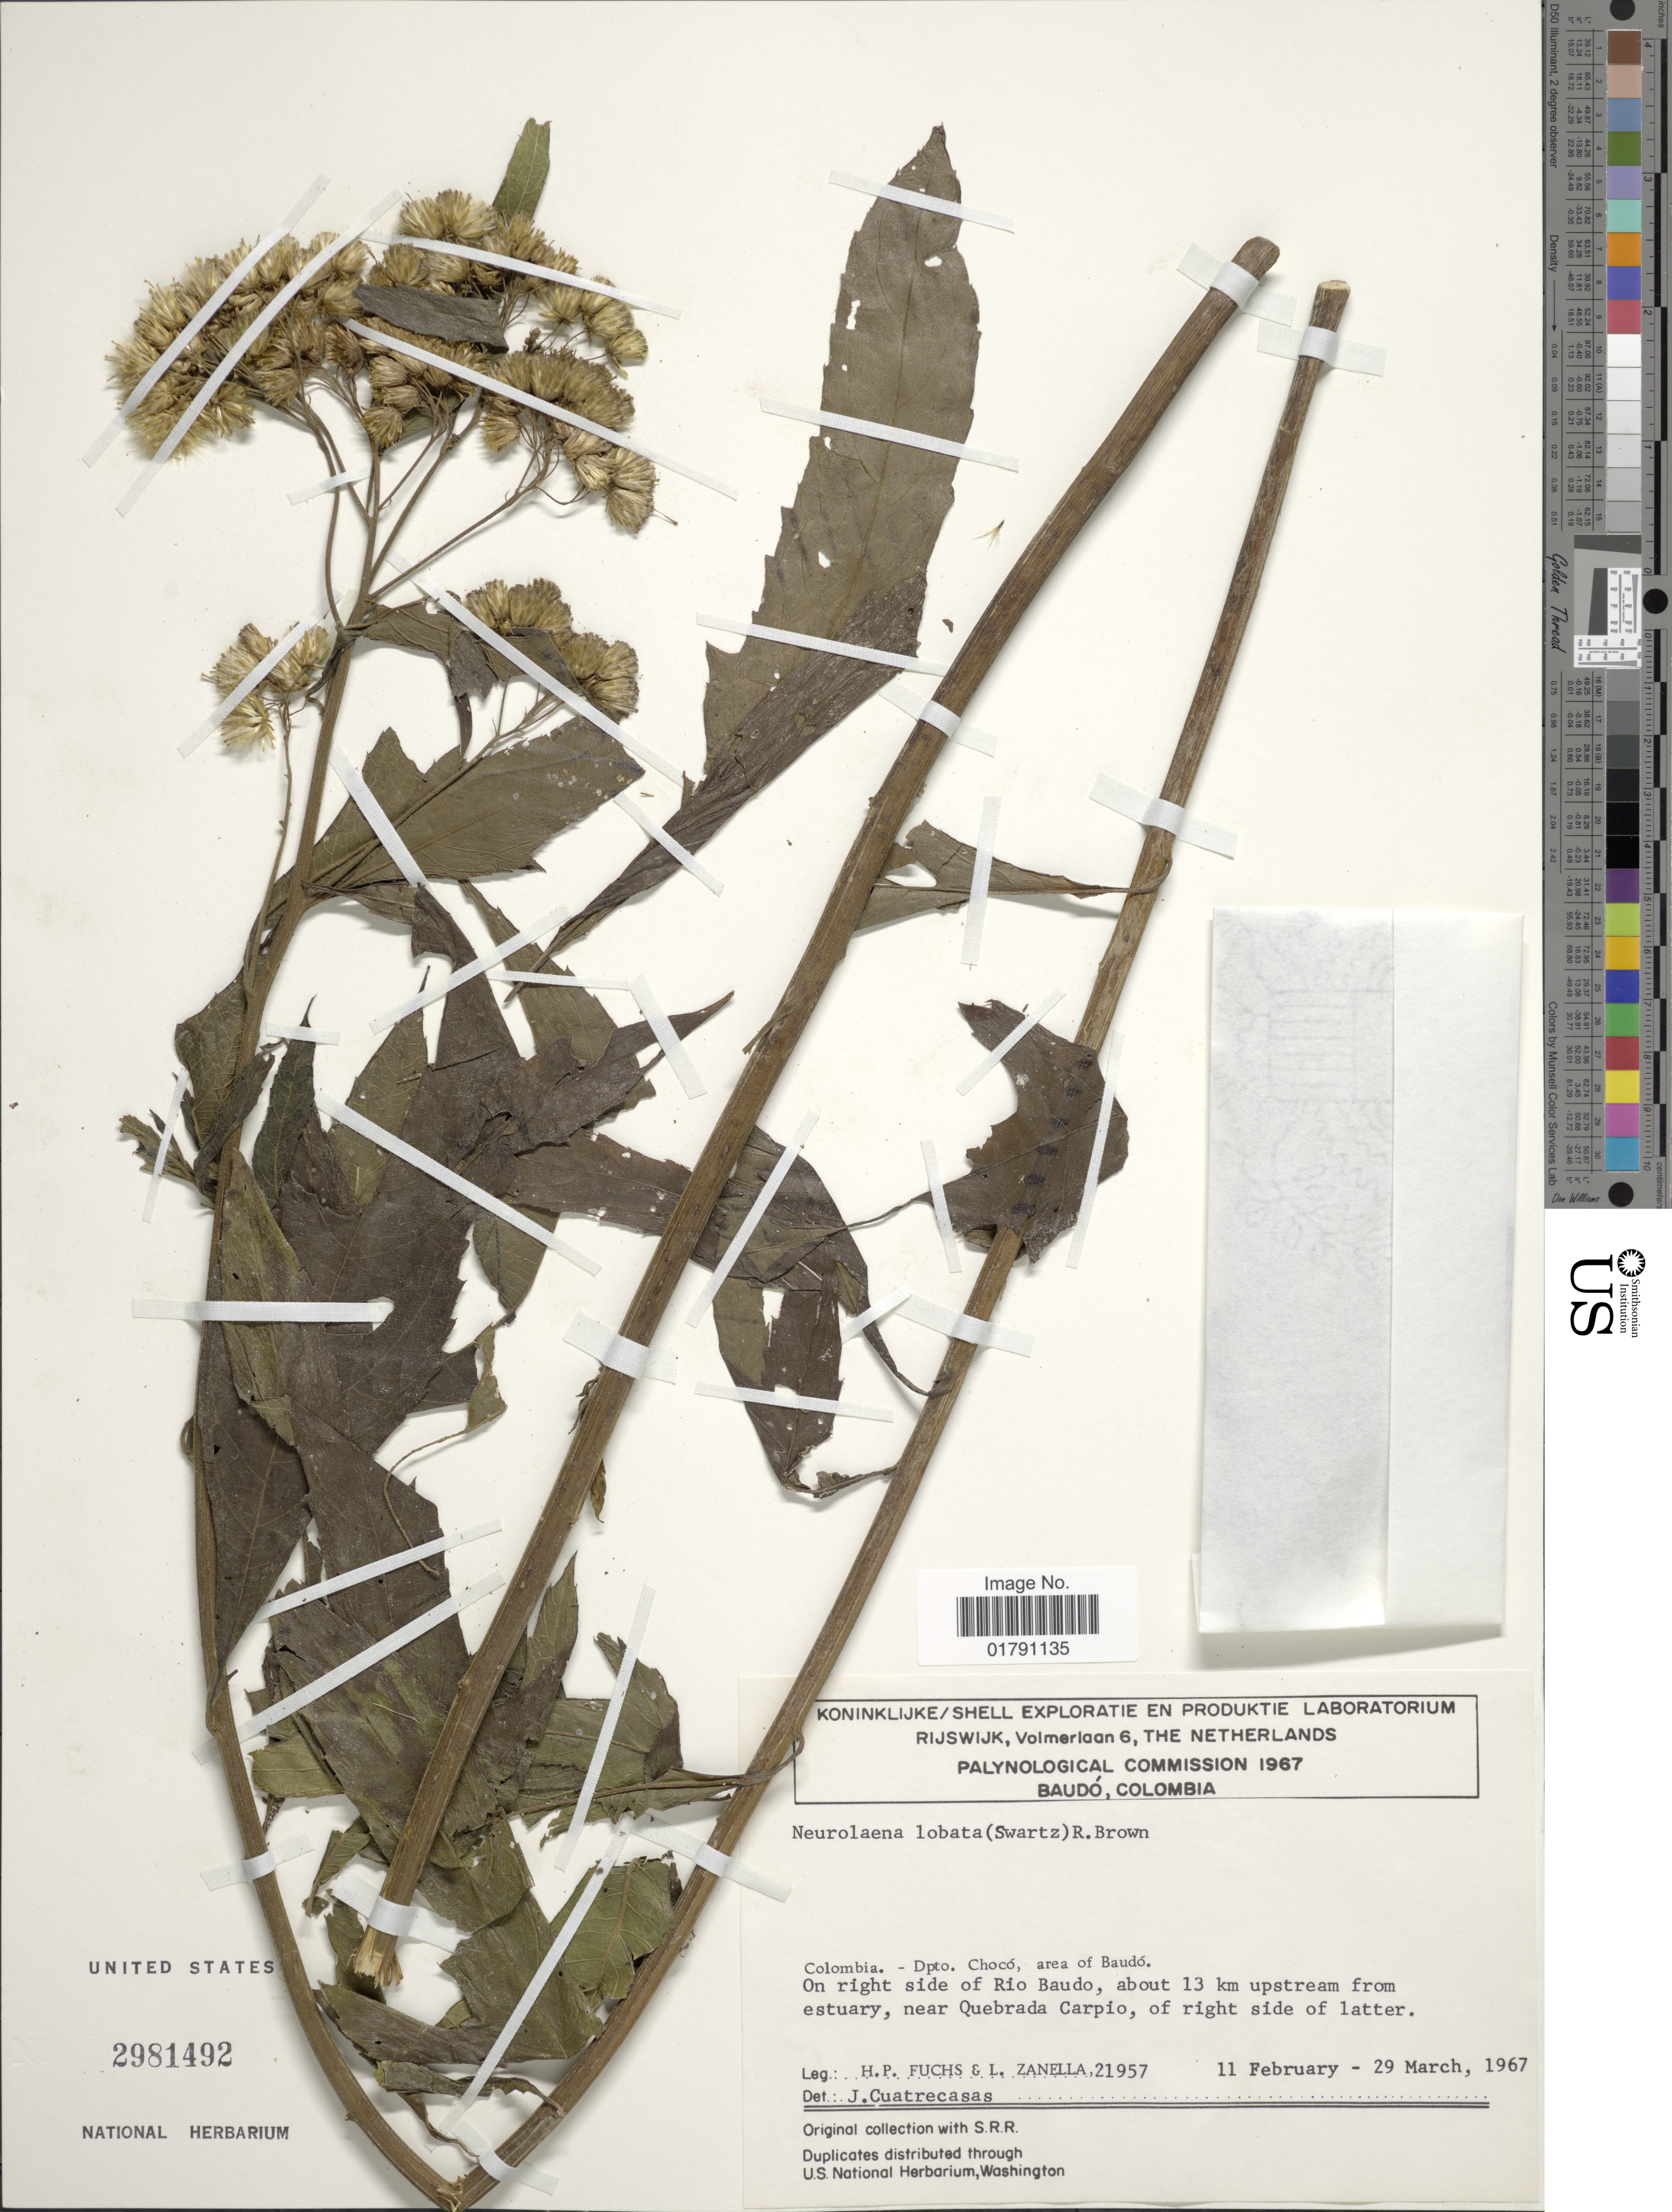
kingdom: Plantae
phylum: Tracheophyta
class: Magnoliopsida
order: Asterales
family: Asteraceae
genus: Neurolaena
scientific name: Neurolaena lobata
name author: (L.) R. Br. ex Cass.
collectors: H. P. Fuchs & L. Zanella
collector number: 21957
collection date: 1967-02-11/1967-03-29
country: Colombia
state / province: Chocó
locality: Area of Baudo, on right side of Rio Baudo, about 13 km upstream from estuary, near Quebrada Carpio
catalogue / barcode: US 2981492